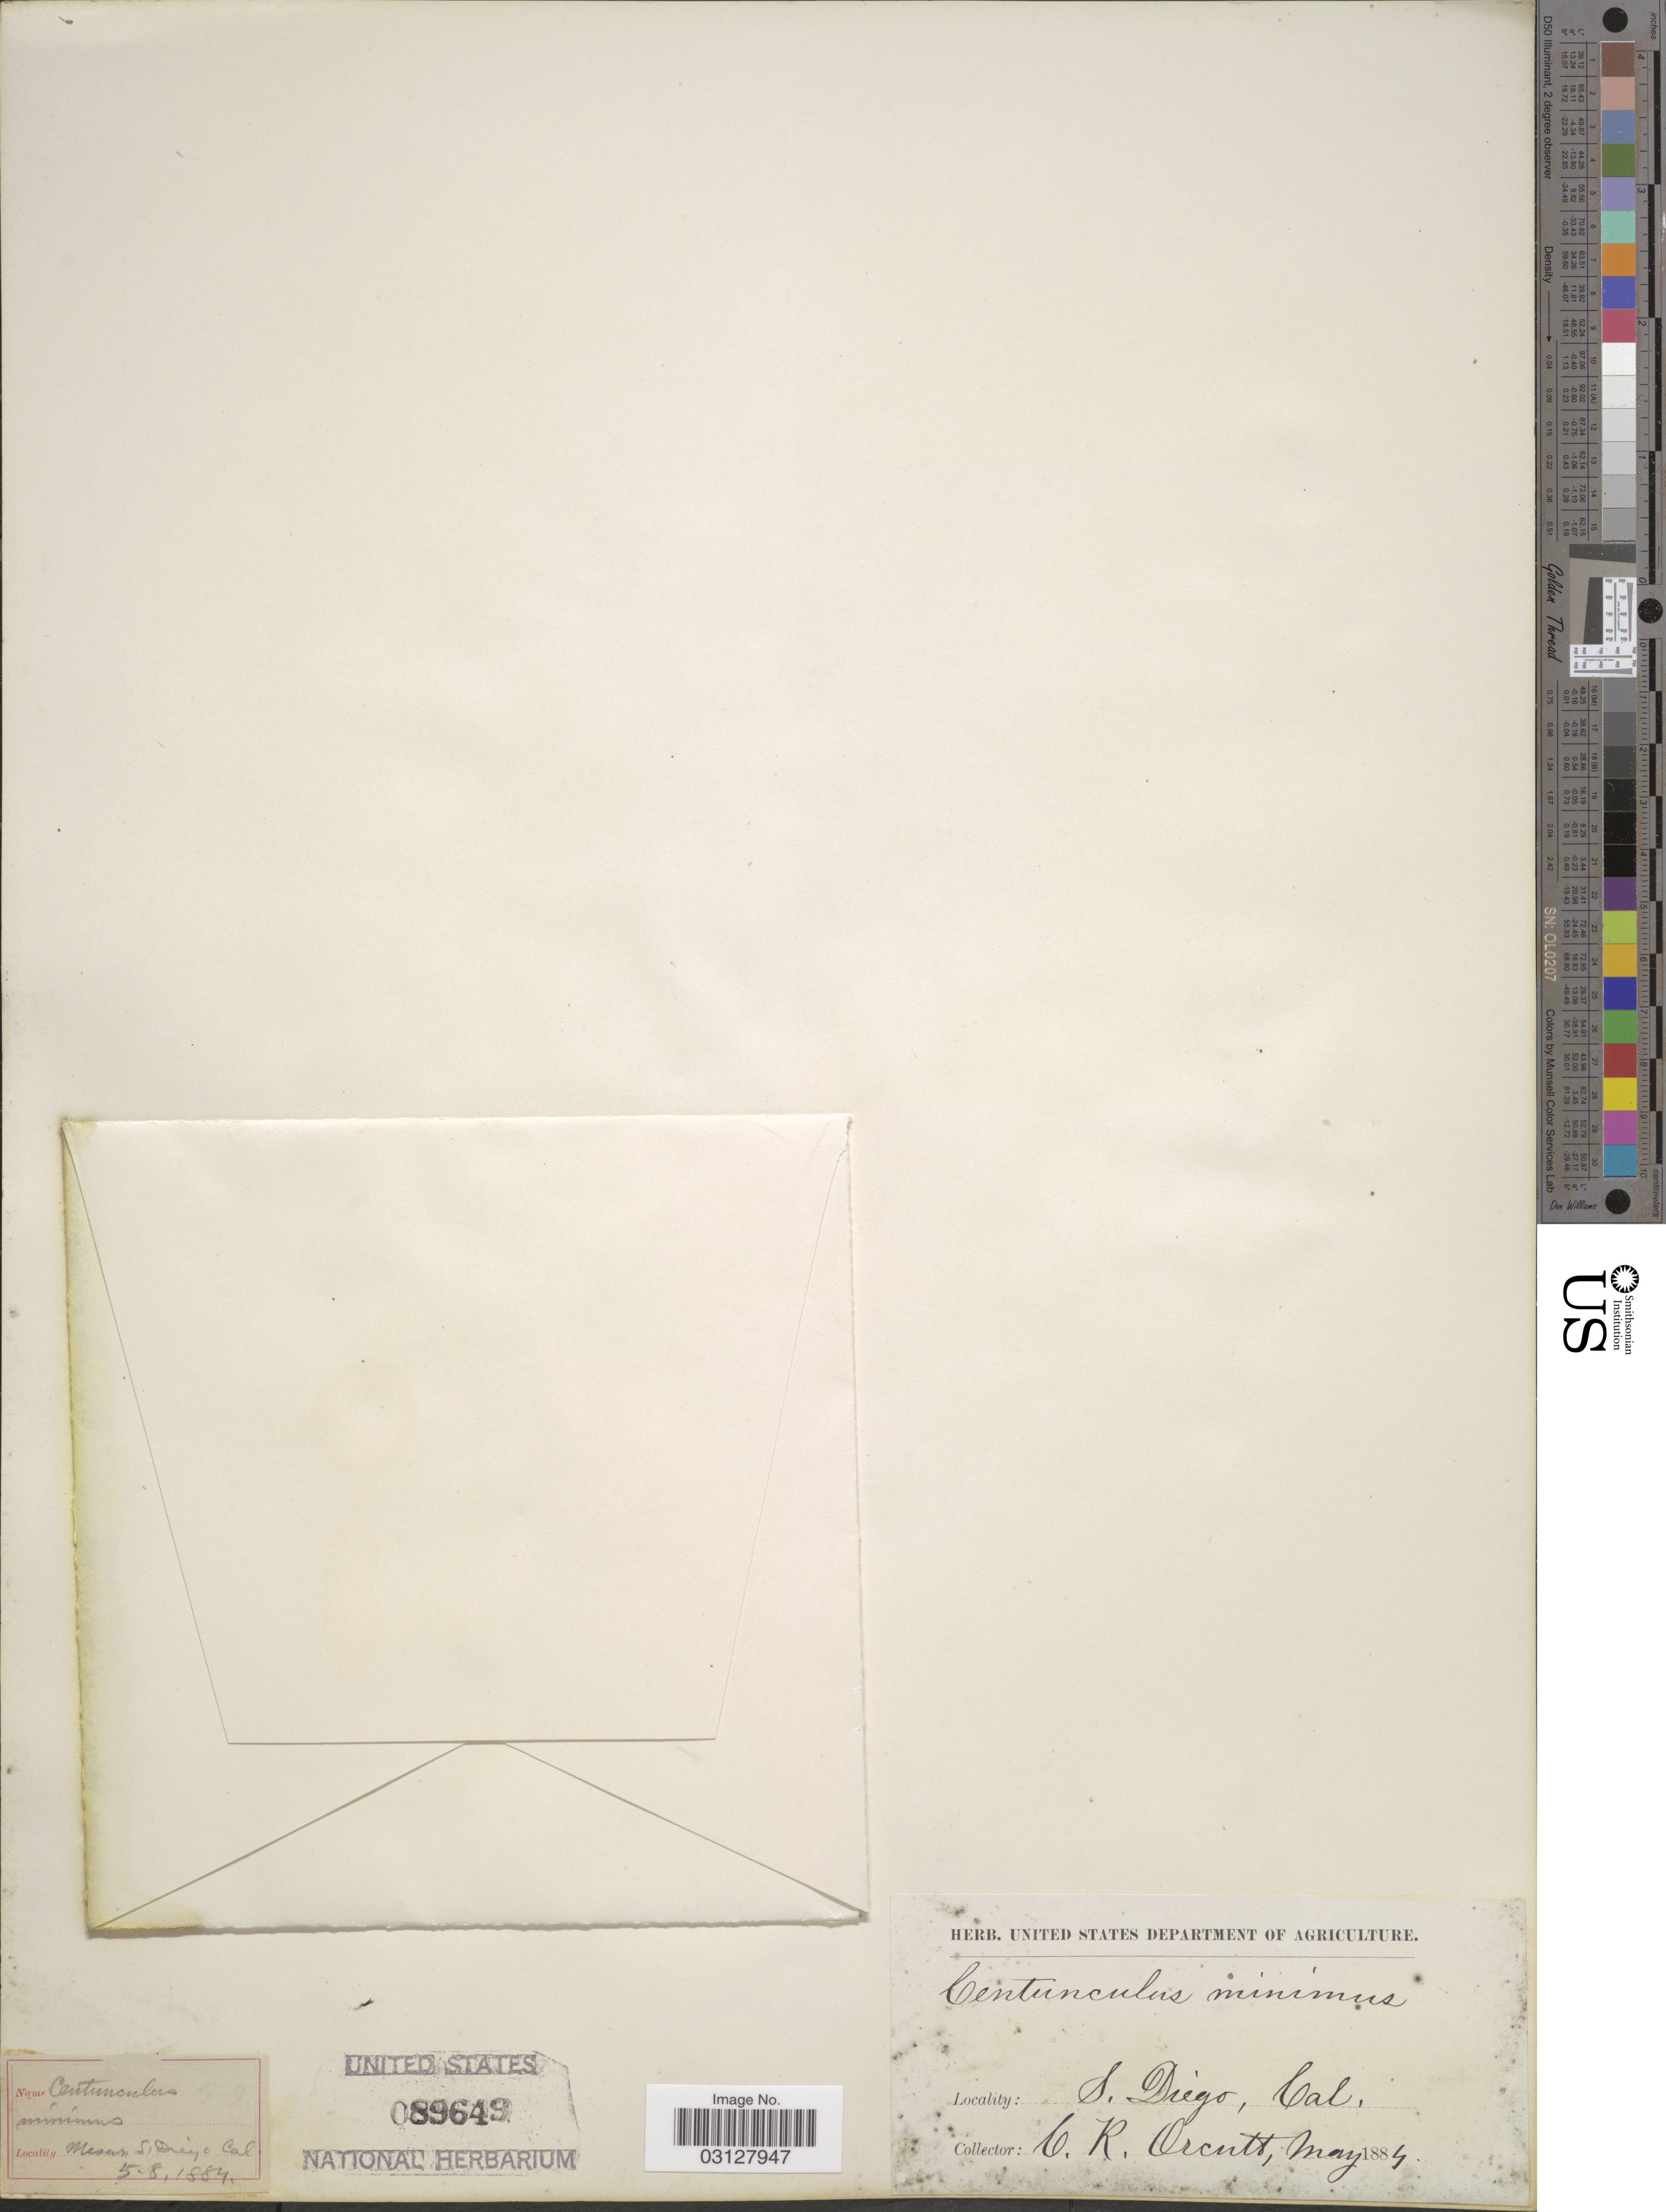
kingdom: Plantae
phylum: Tracheophyta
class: Magnoliopsida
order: Ericales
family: Primulaceae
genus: Centunculus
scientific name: Centunculus minimus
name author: L.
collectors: C. R. Orcutt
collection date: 1884-05-08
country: United States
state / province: California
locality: Mesas, S. Diego.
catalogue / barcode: US 89649